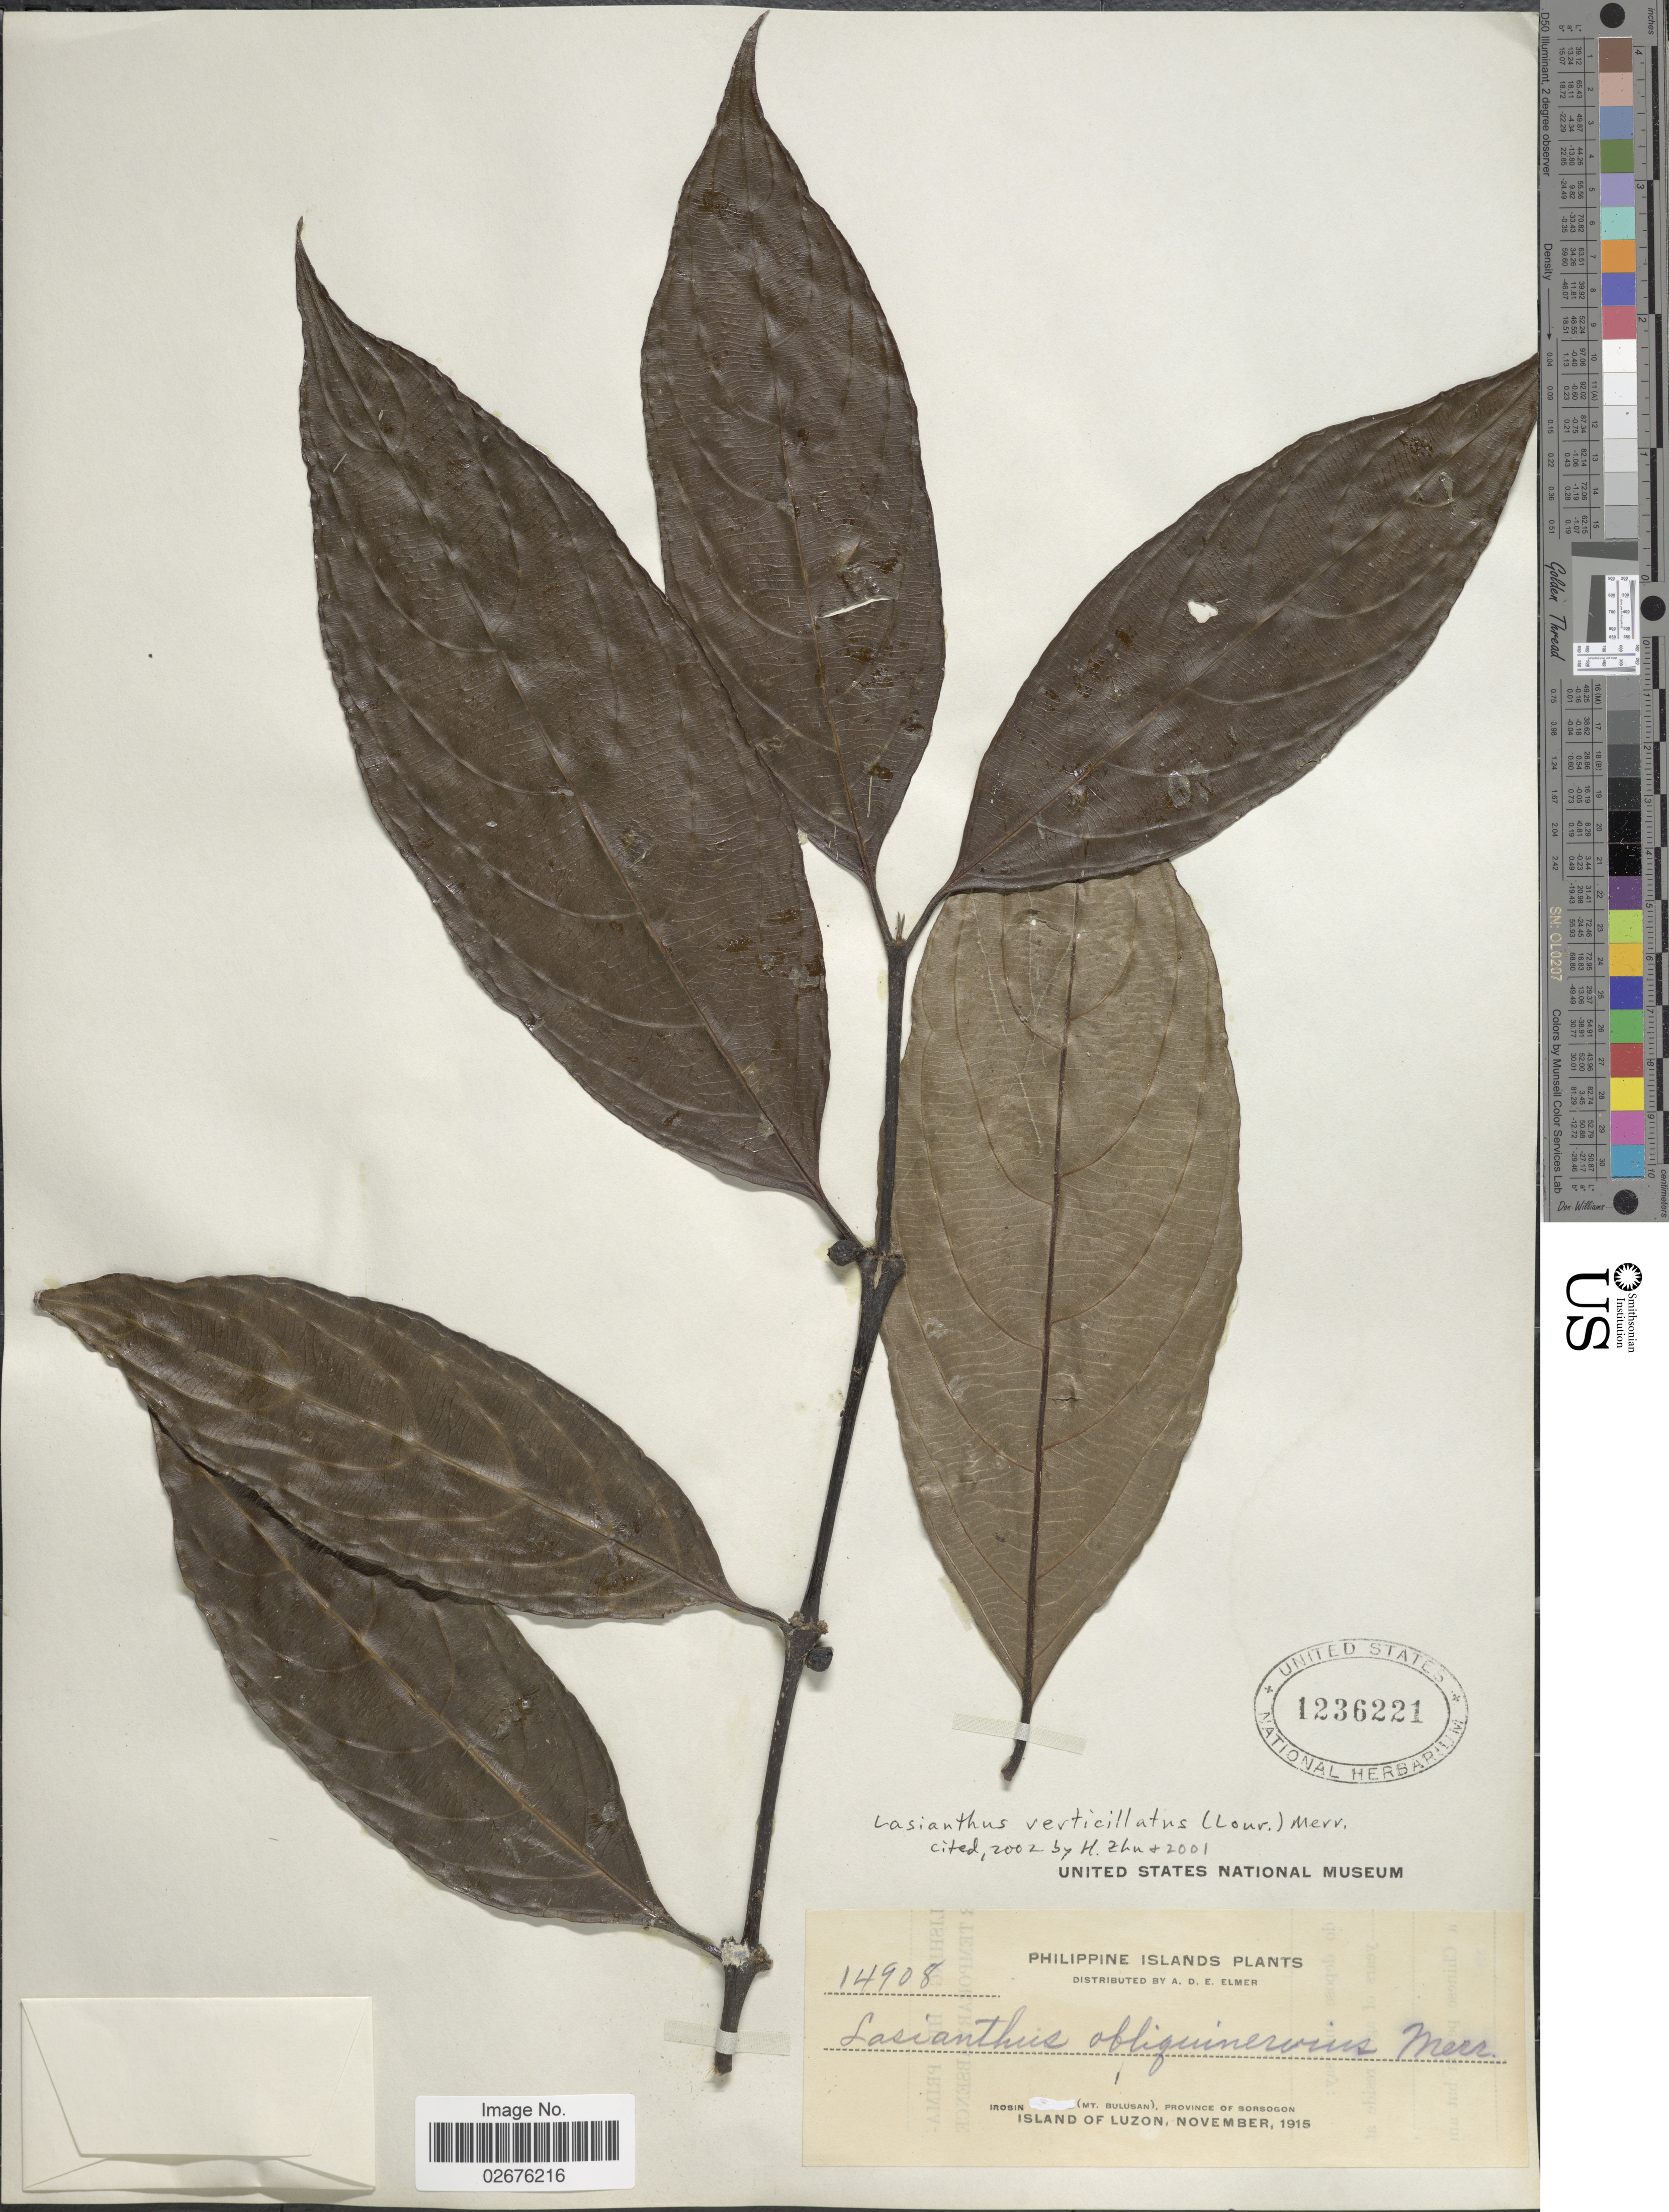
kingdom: Plantae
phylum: Tracheophyta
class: Magnoliopsida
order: Gentianales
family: Rubiaceae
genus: Lasianthus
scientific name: Lasianthus verticillatus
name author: (Lour.) Merr.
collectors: A. D. E. Elmer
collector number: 14908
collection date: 1915-11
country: Philippines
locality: Philippine Islands. Irosin (Mt. Bulusan), Province of Sorsogon, Island of Luzon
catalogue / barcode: US 1236221